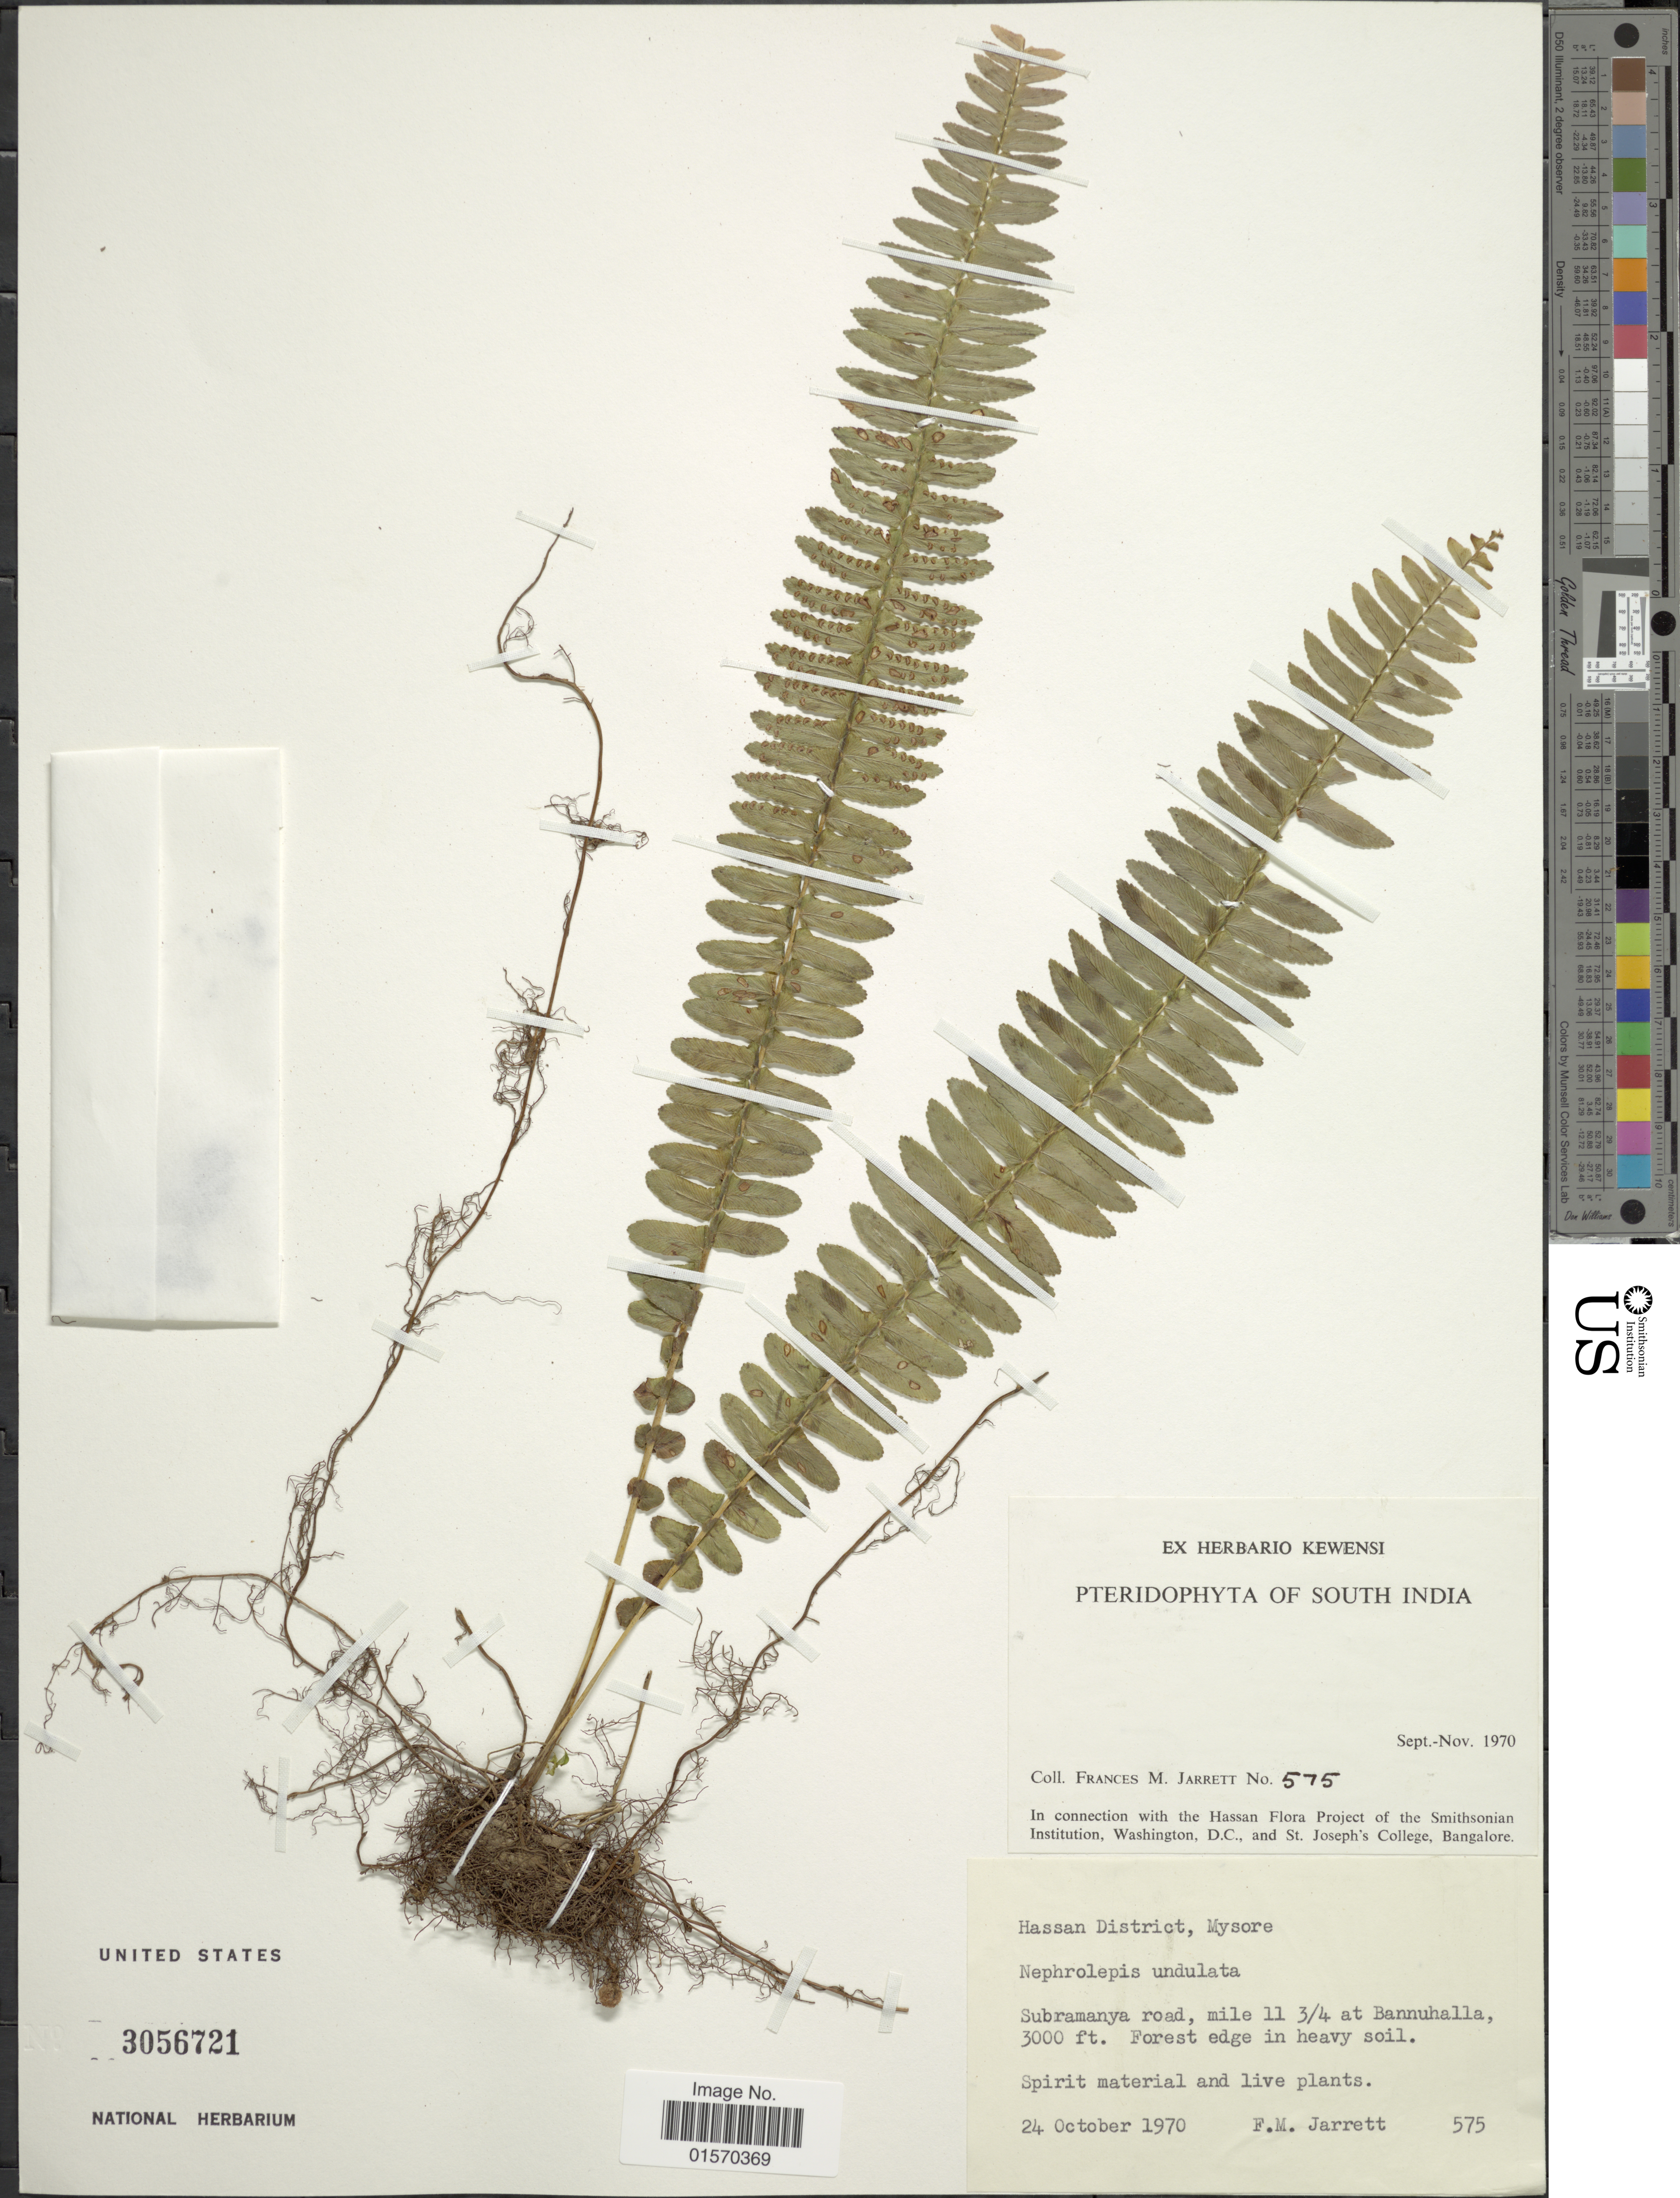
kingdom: Plantae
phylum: Tracheophyta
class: Polypodiopsida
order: Polypodiales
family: Nephrolepidaceae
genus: Nephrolepis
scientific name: Nephrolepis undulata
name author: J. Sm.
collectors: F. M. Jarrett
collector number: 575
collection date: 1970-10-24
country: India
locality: South India. Hassan District, Mysore. Subramanya road, mile 11 ¾ at Bannuhalla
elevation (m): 914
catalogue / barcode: US 3056721